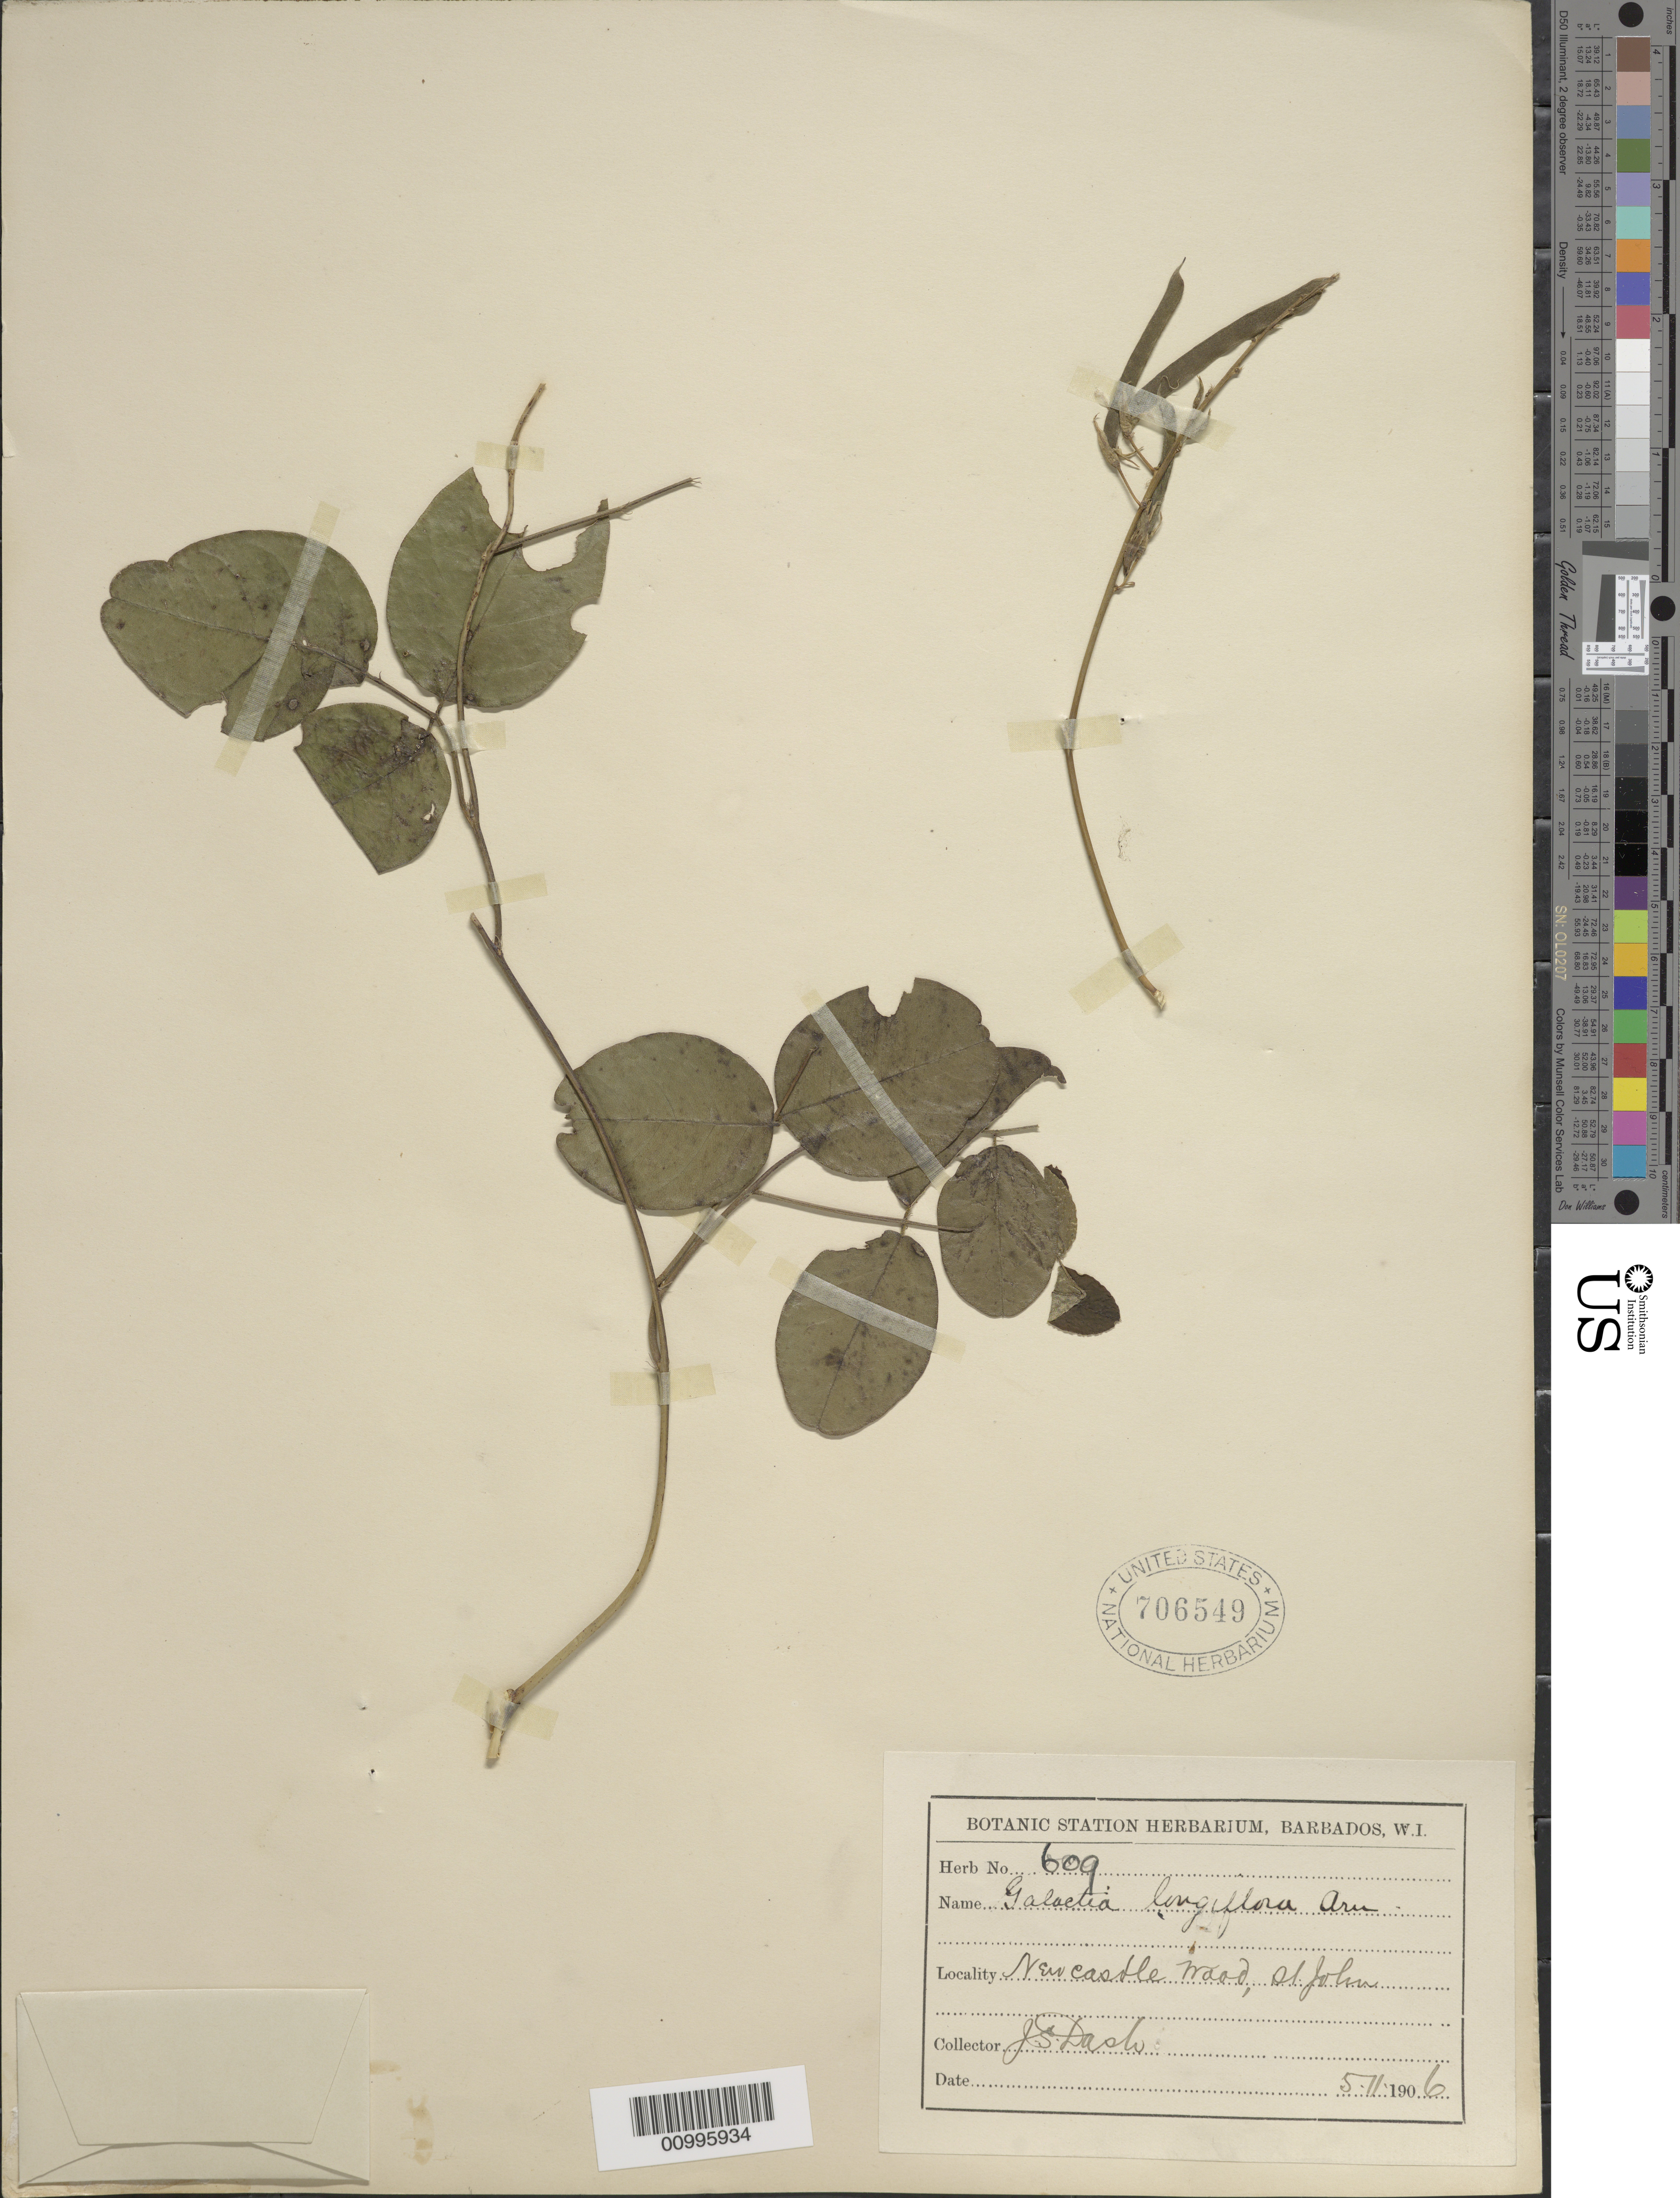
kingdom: Plantae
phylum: Tracheophyta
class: Magnoliopsida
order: Fabales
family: Fabaceae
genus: Galactia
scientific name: Galactia longiflora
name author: Arn.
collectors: J. Dash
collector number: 609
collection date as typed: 05 Nov 1906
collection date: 1906-11-05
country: Barbados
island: Barbados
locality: New Castle Road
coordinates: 0 N, 0 E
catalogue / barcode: US 706549